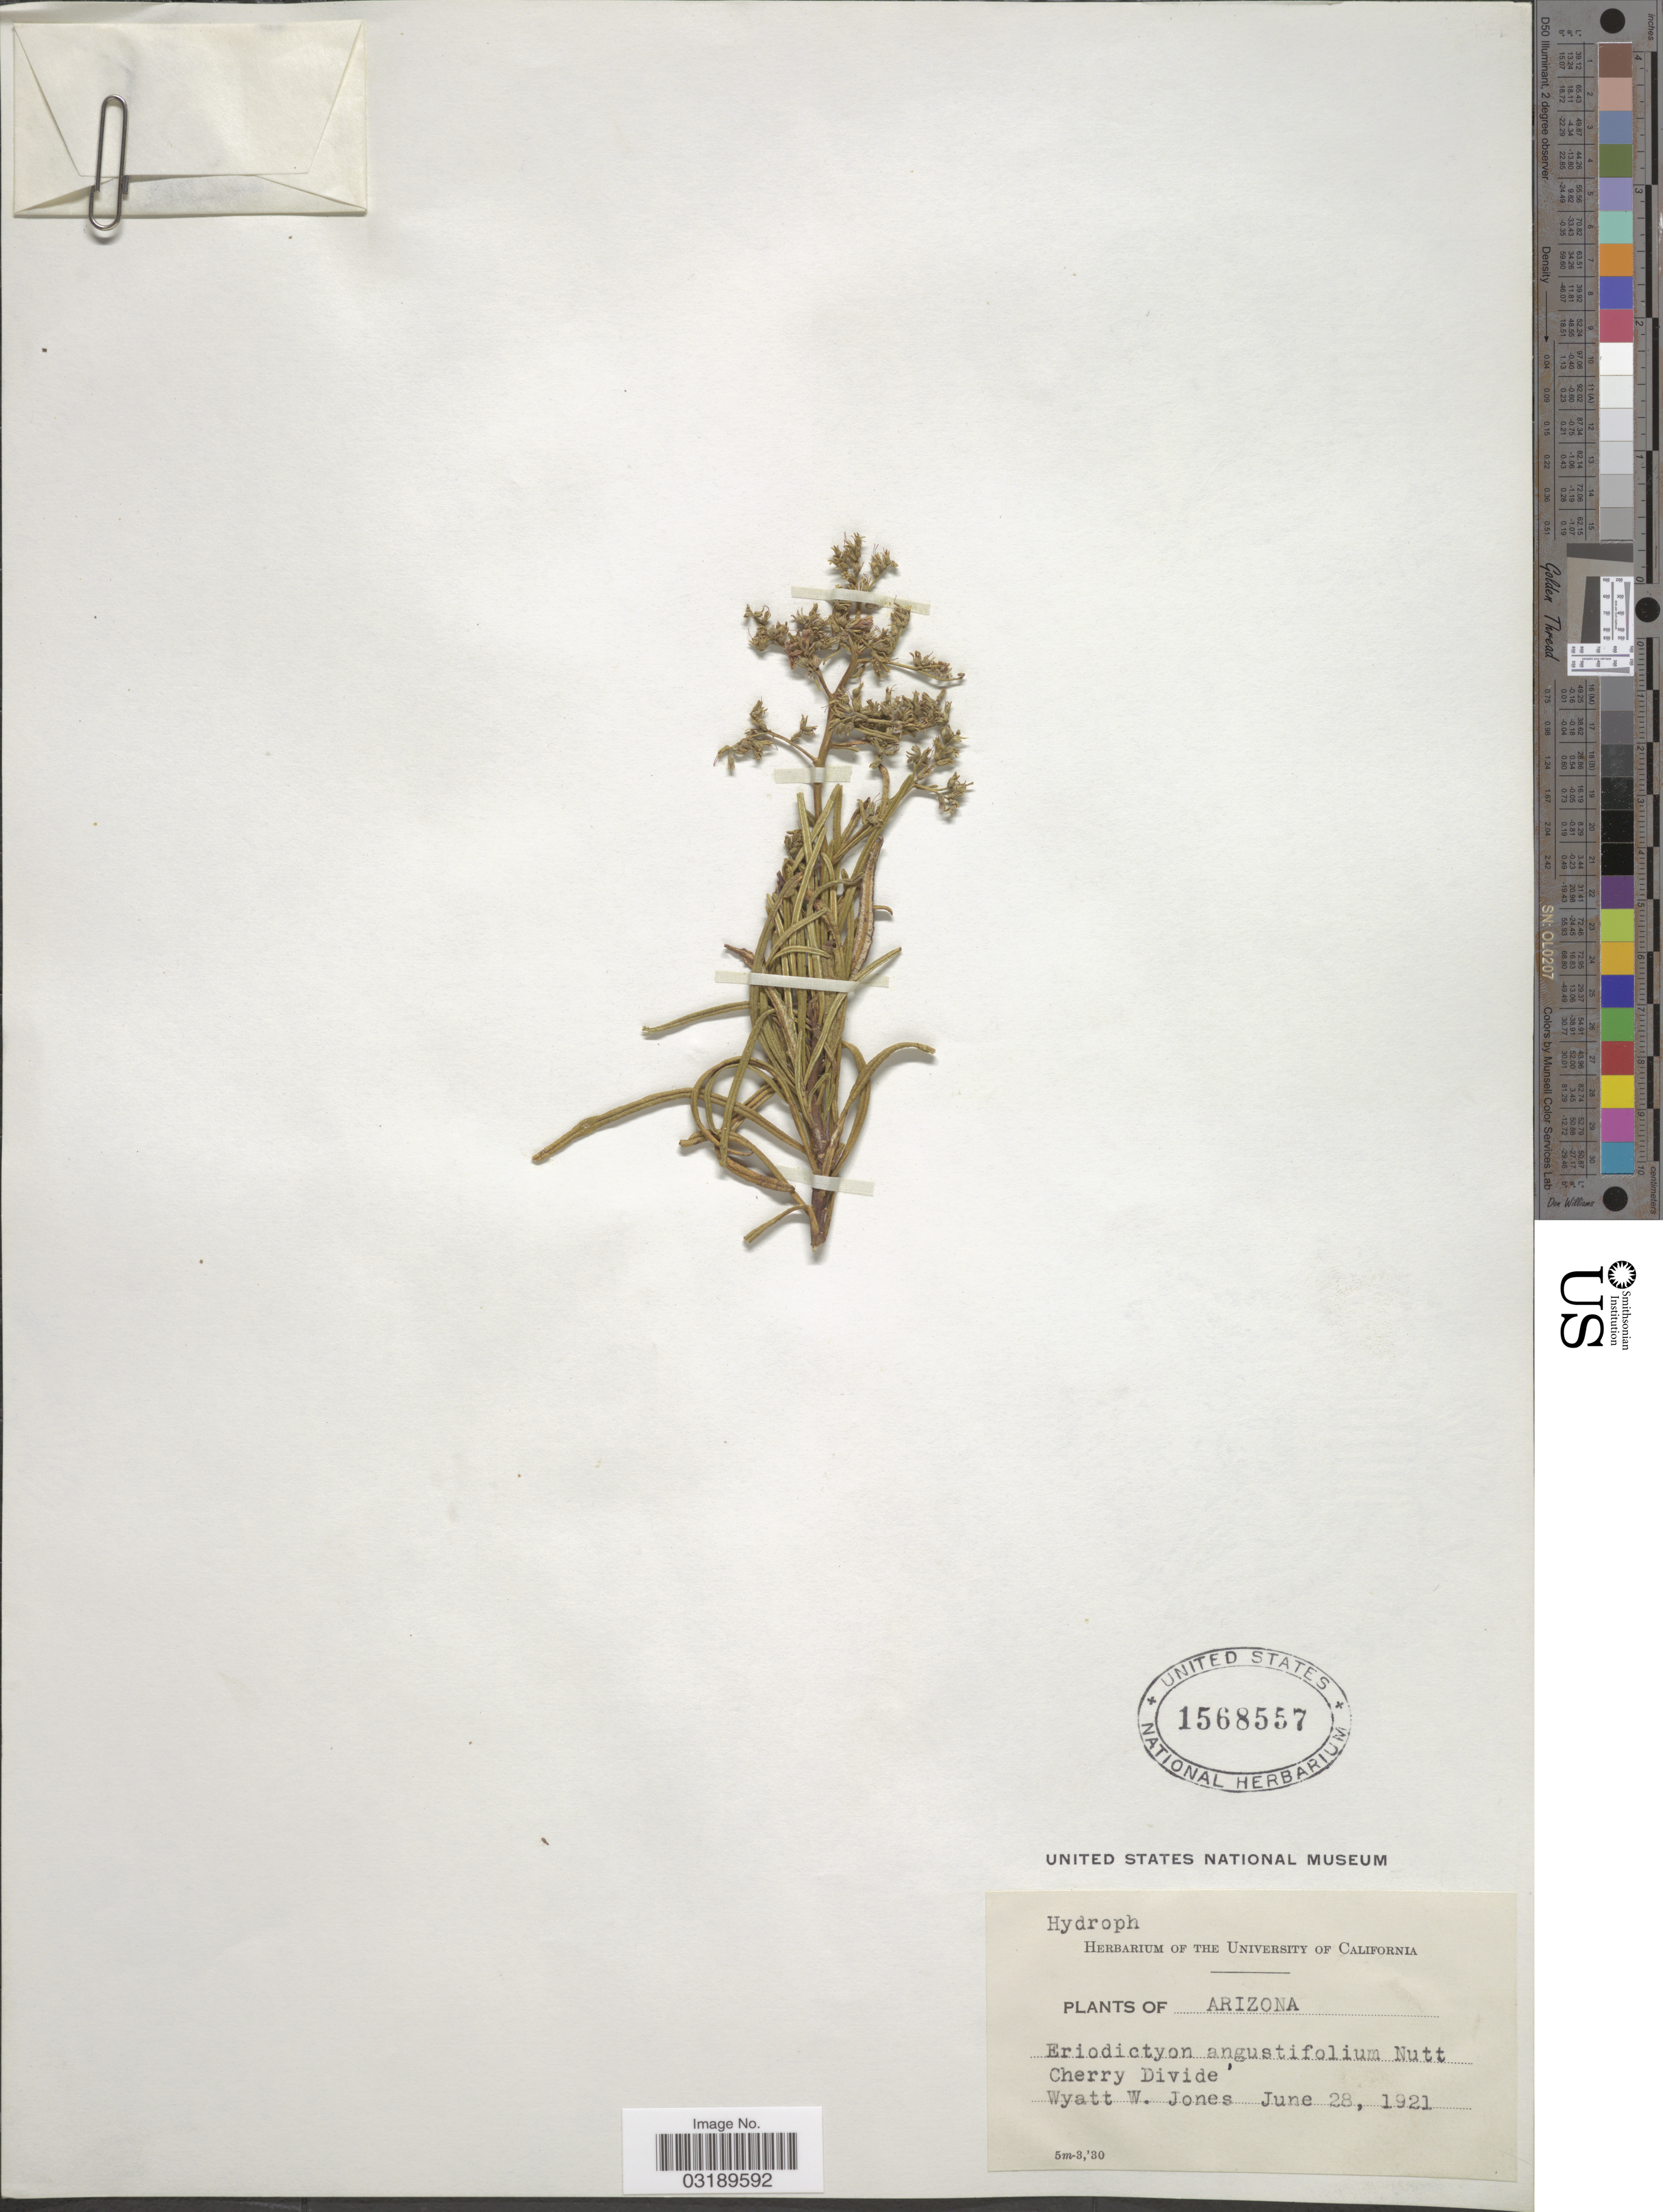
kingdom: Plantae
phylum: Tracheophyta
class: Magnoliopsida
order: Boraginales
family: Namaceae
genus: Eriodictyon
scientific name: Eriodictyon angustifolium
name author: Nutt.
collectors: W. W. Jones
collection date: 1921-06-28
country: United States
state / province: Arizona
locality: Cherry Divide.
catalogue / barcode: US 1568557